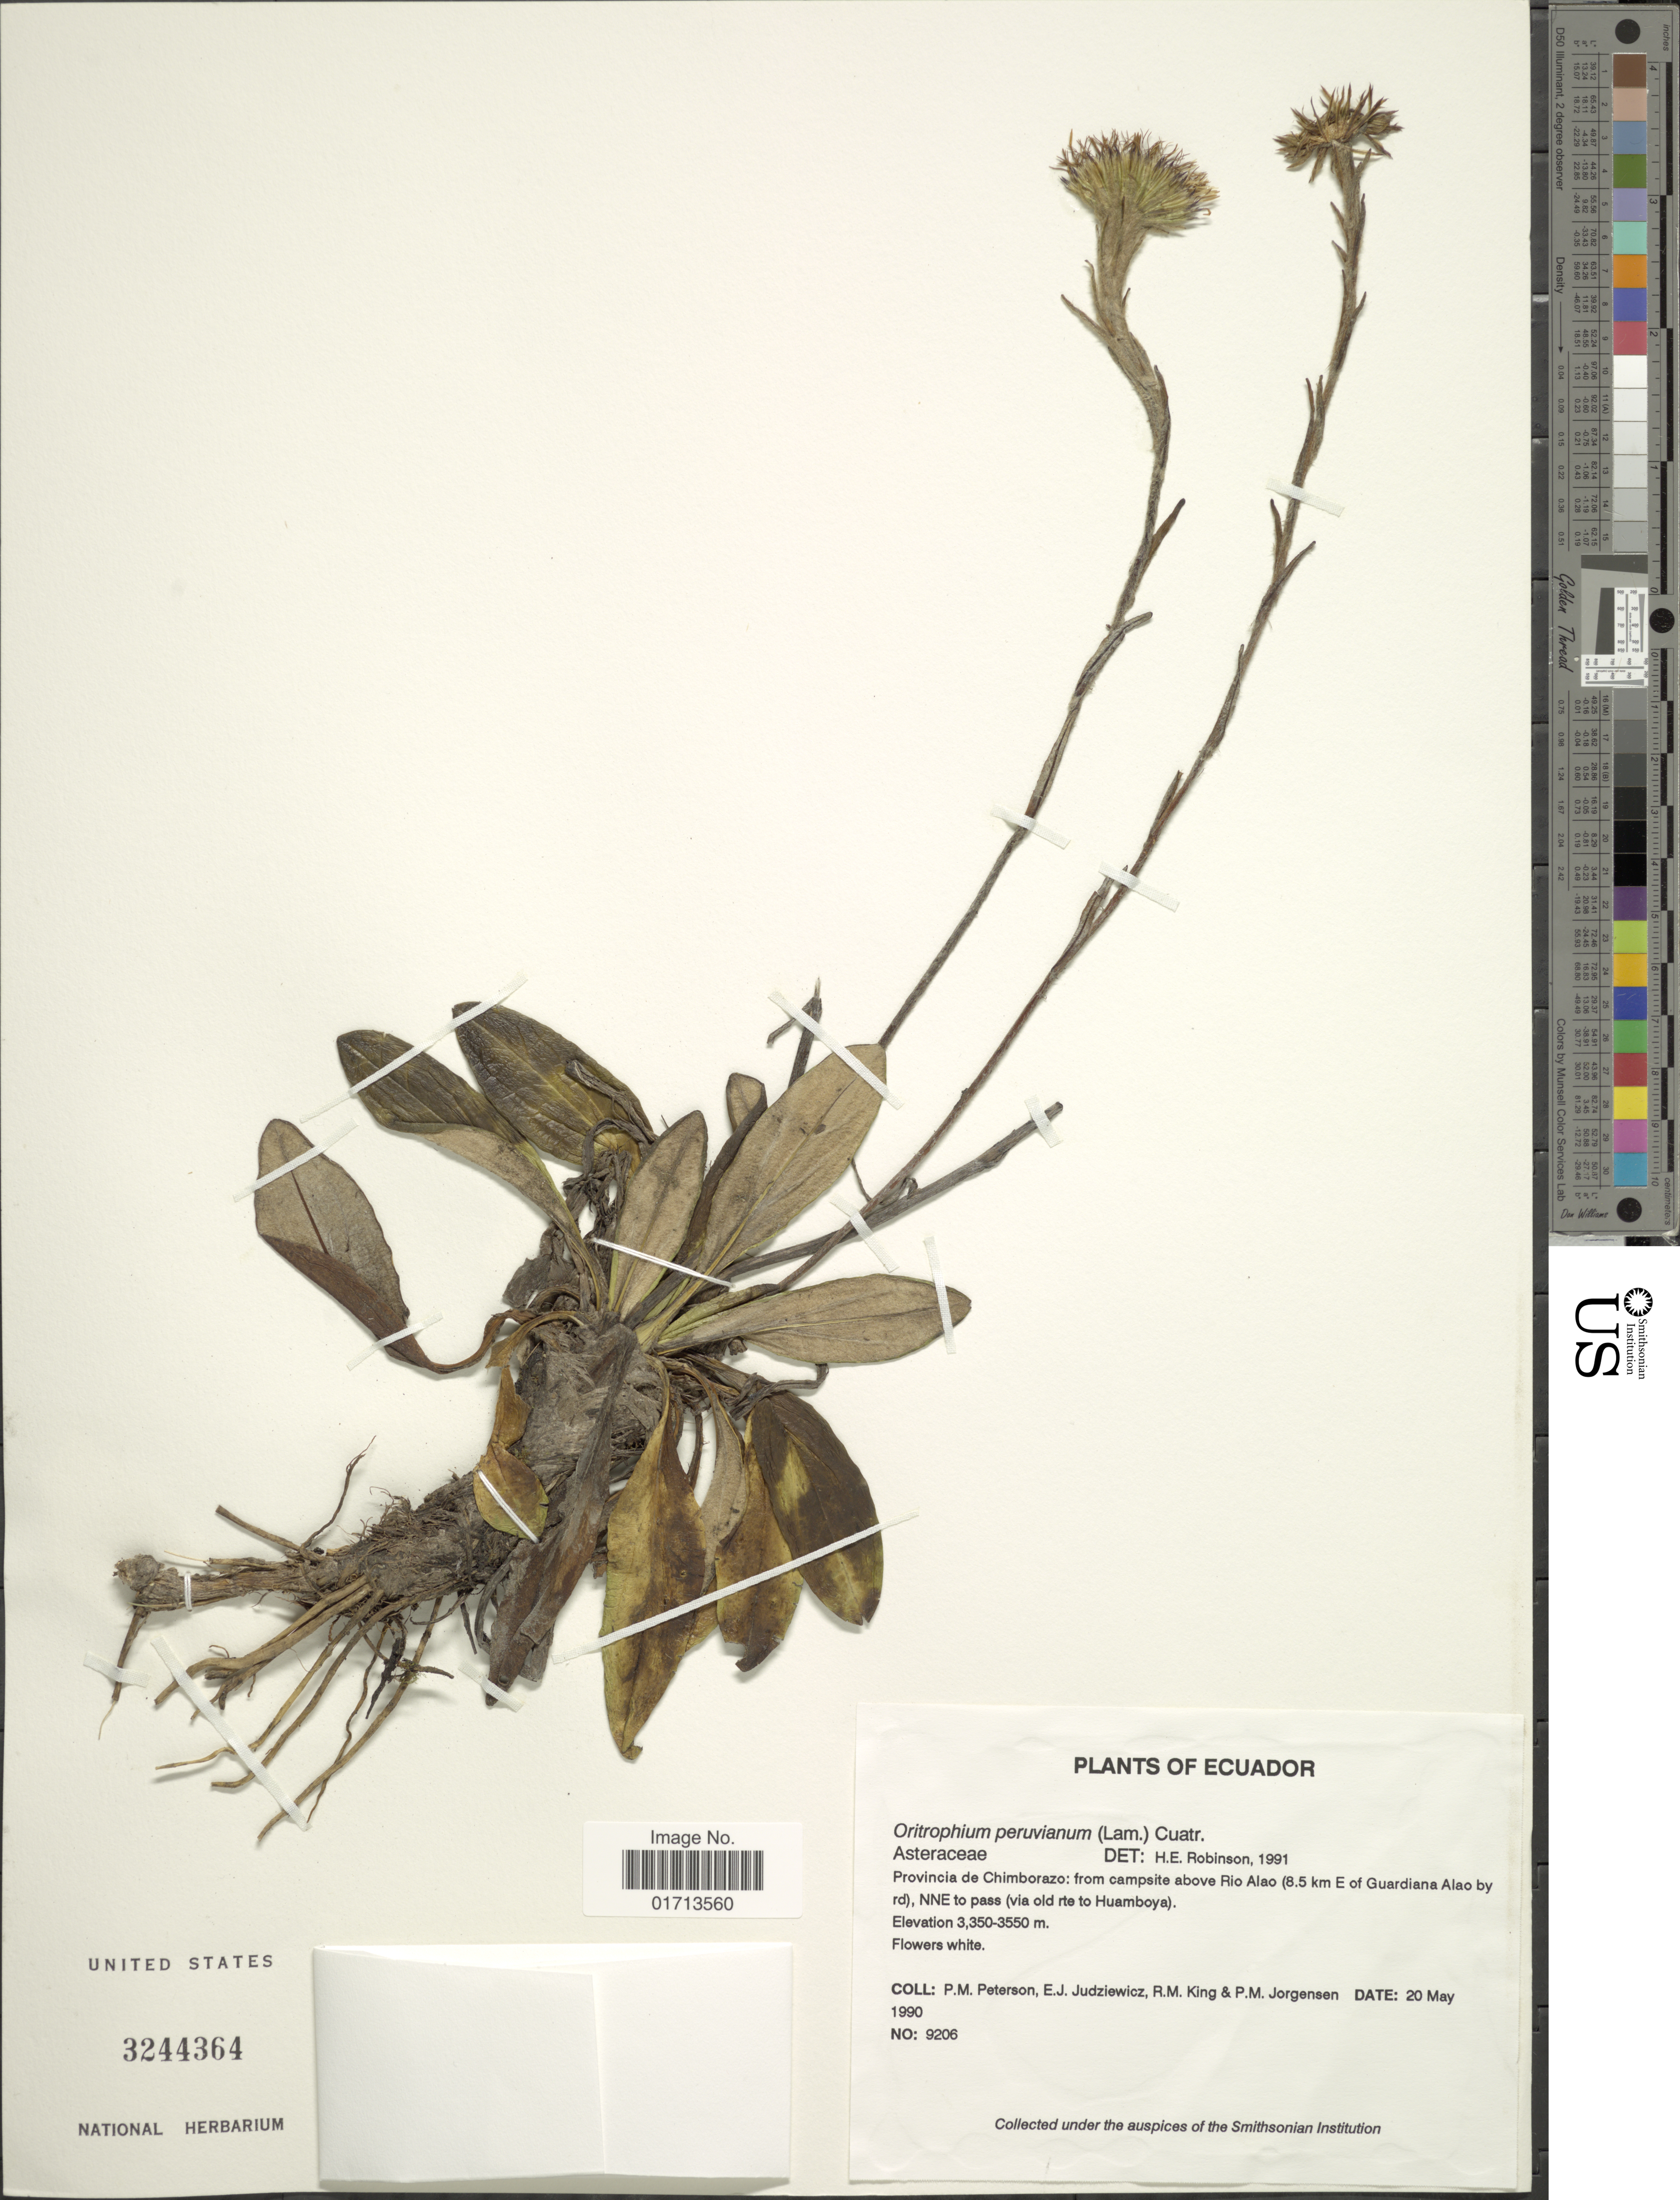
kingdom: Plantae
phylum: Tracheophyta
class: Magnoliopsida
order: Asterales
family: Asteraceae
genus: Oritrophium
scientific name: Oritrophium peruvianum f. hydrophila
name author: Cuatrec.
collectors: P. M. Peterson, E. J. Judziewicz, R. M. King & P. M. Jørgensen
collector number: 9206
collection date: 1990-05-20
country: Ecuador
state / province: Chimborazo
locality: From campsite above Rio Alao (8.5 km E of Guardiana Alao by rd), NNE to pass (via old rte to Huamboya).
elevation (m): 3350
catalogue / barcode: US 3244364